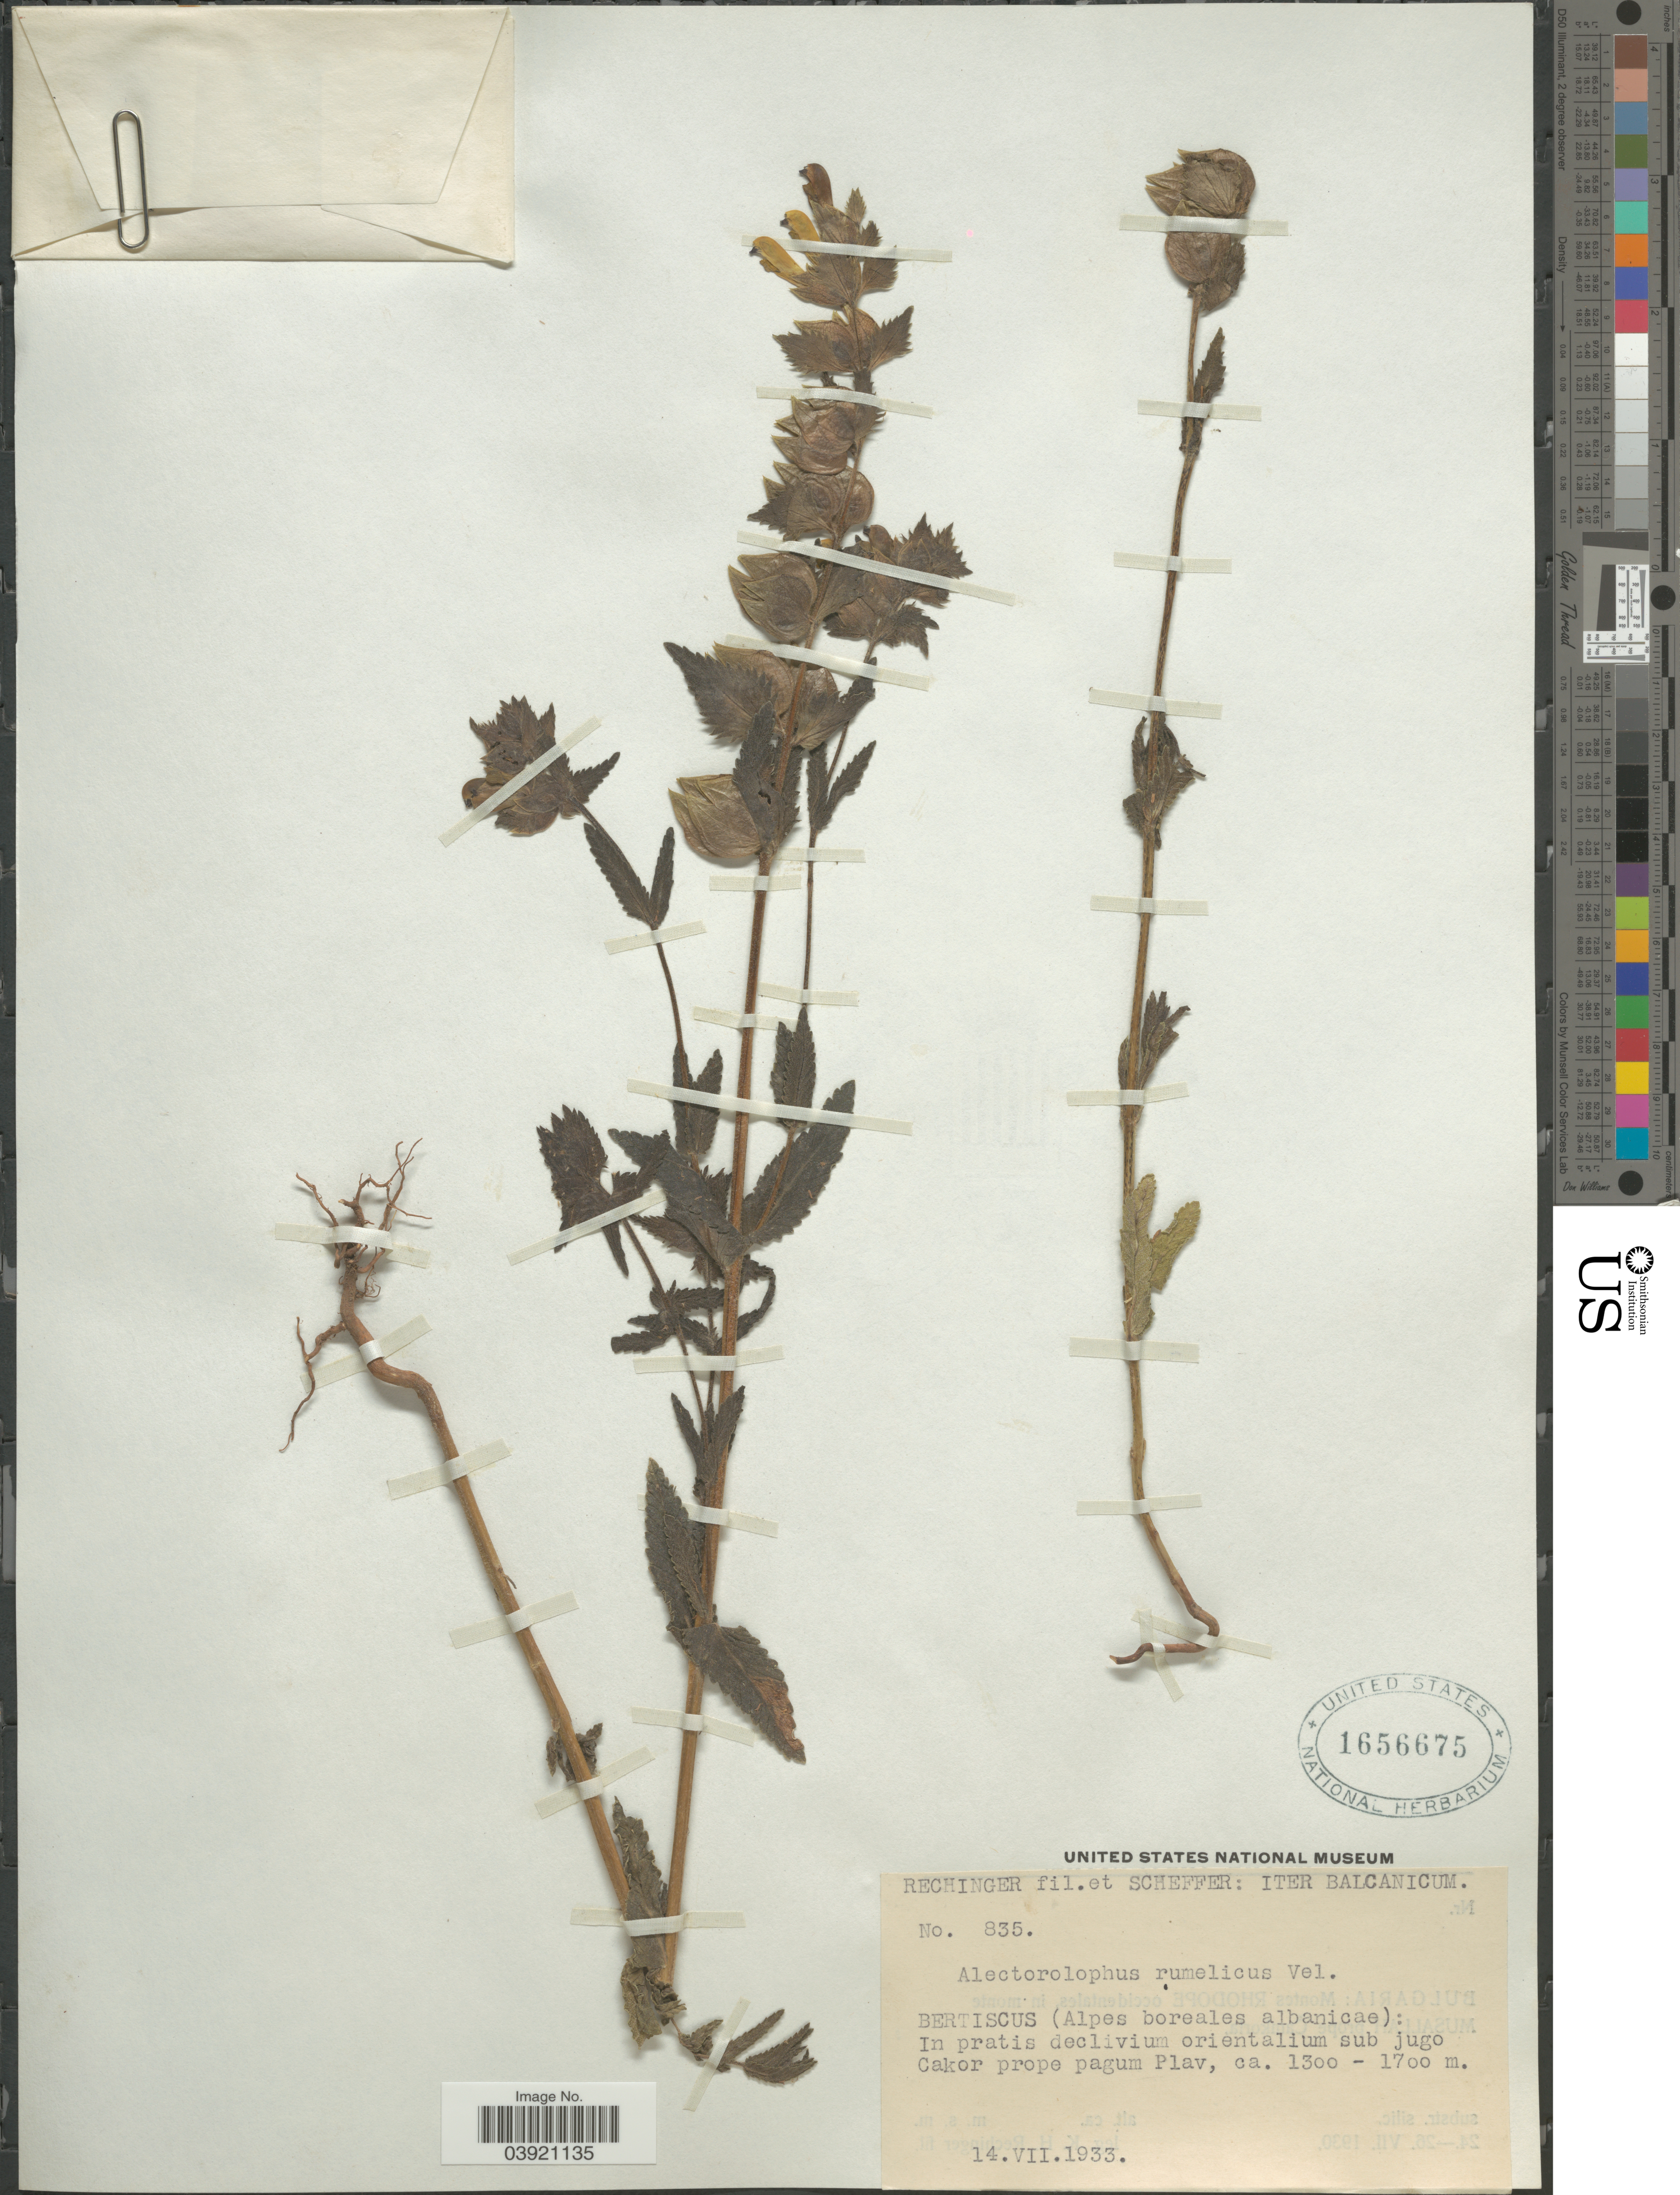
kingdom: Plantae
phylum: Tracheophyta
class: Magnoliopsida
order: Lamiales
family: Orobanchaceae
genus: Rhinanthus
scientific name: Rhinanthus rumelicus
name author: Velen.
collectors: -- Rechinger & Scheffer, --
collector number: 835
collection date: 1933-07-14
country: Montenegro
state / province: Plav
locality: Iter Balcanicum. Bertiscus (Alpes boreales albanicae): In pratis declivium orientalium sub jugo Cakor prope pagum Plav.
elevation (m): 1300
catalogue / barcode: US 1656675